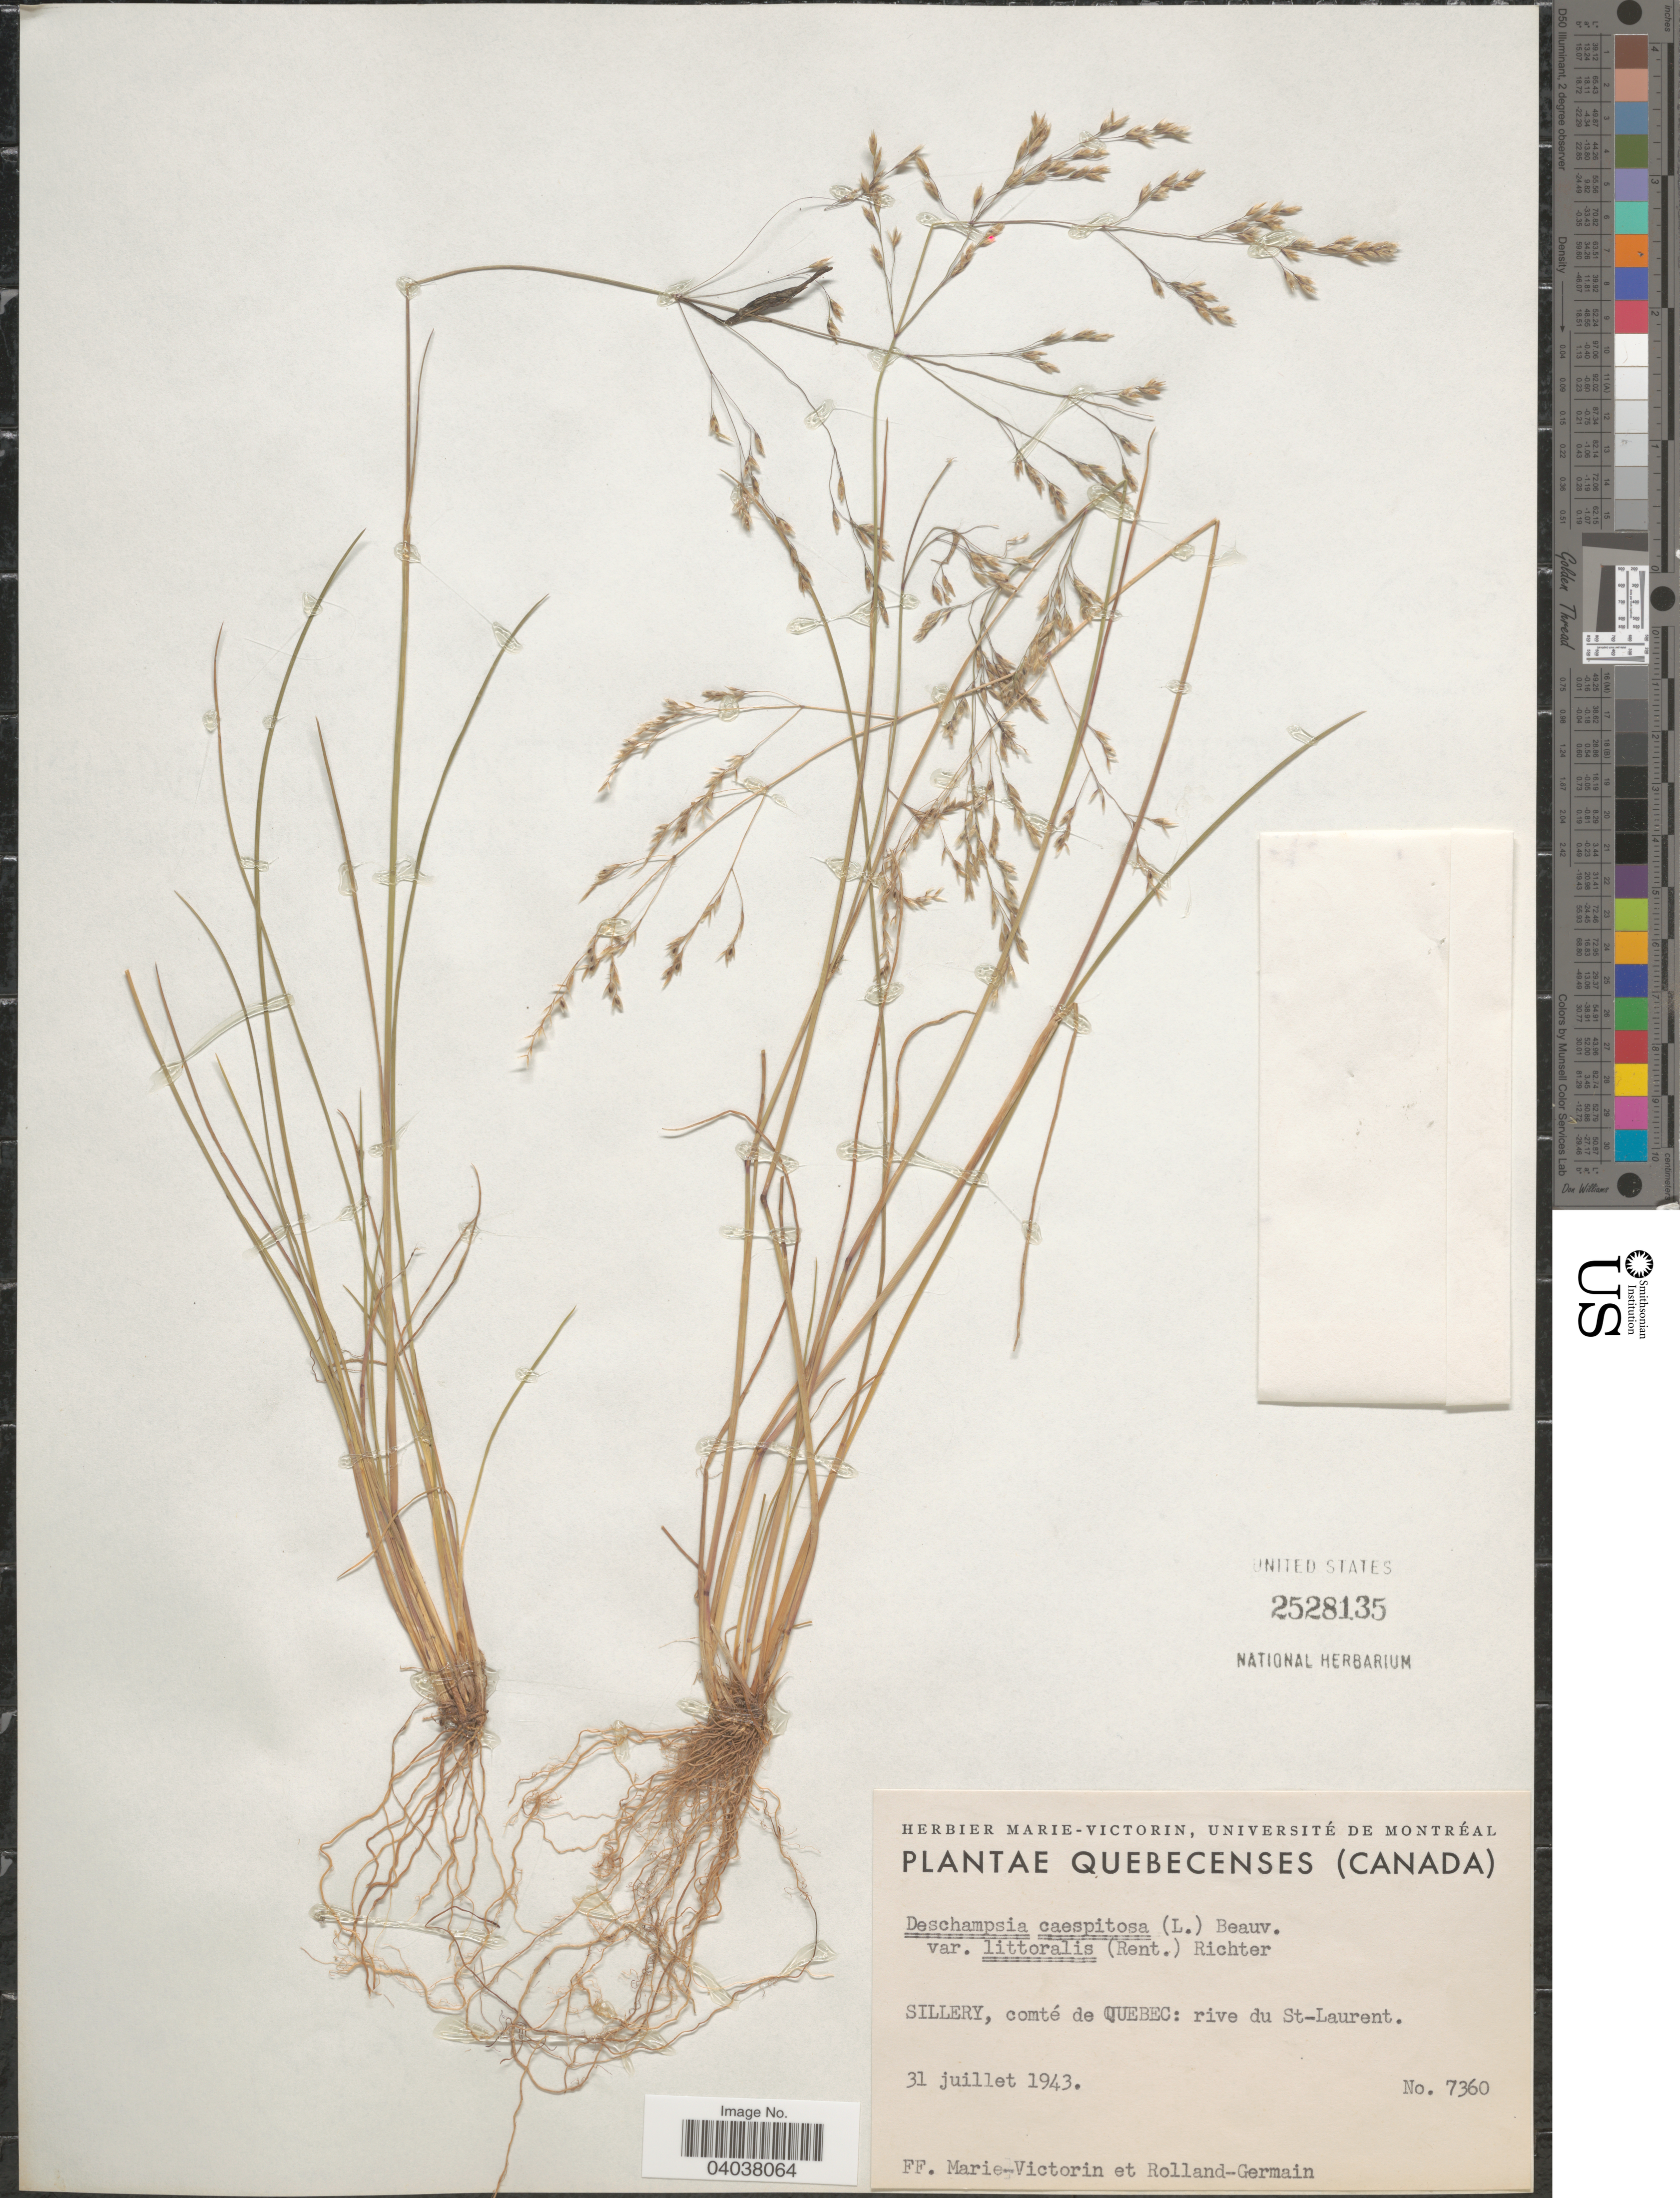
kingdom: Plantae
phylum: Tracheophyta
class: Liliopsida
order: Poales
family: Poaceae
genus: Deschampsia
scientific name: Deschampsia cespitosa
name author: (L.) P. Beauv.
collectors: F. Marie-Victorin & Rolland-Germain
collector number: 7360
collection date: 1943-07-31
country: Canada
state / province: Quebec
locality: Sillery, comté de Quebec: rive du St-Laurent.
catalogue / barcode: US 2528135